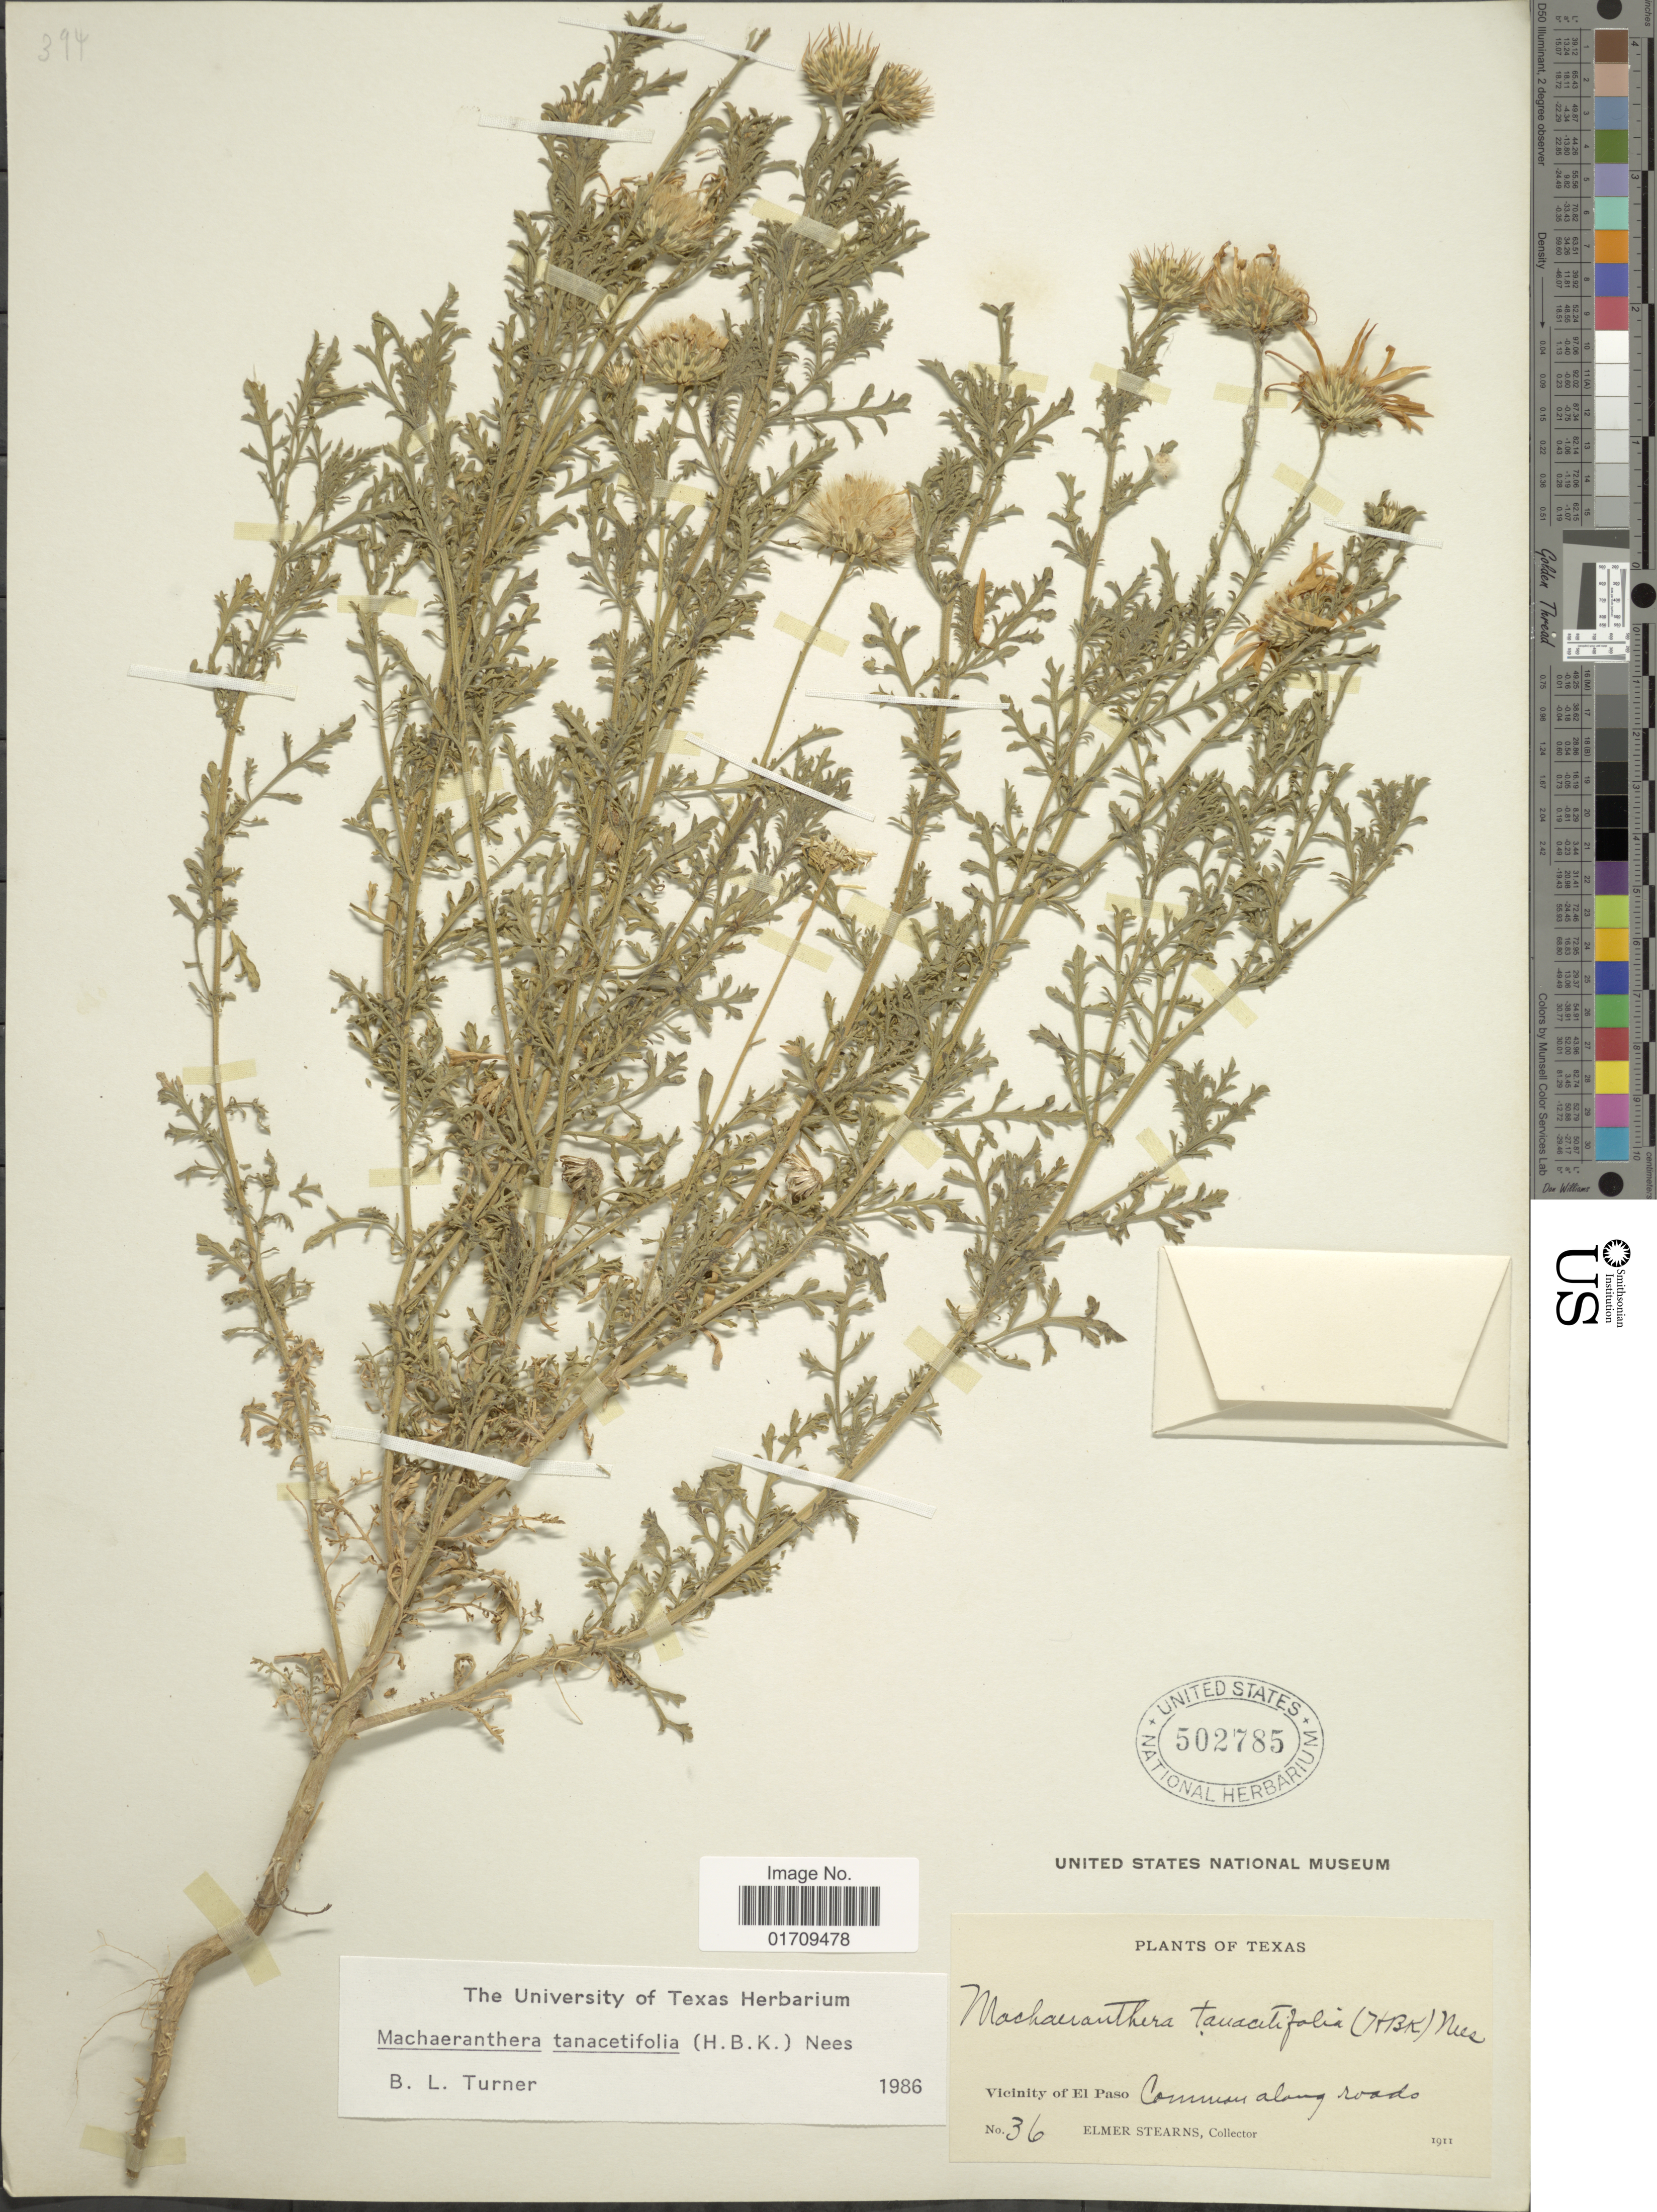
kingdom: Plantae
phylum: Tracheophyta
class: Magnoliopsida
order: Asterales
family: Asteraceae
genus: Machaeranthera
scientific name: Machaeranthera tanacetifolia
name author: (Kunth) Nees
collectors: E. Stearns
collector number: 36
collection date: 1911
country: United States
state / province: Texas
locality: Vicinity of El Paso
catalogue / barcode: US 502785